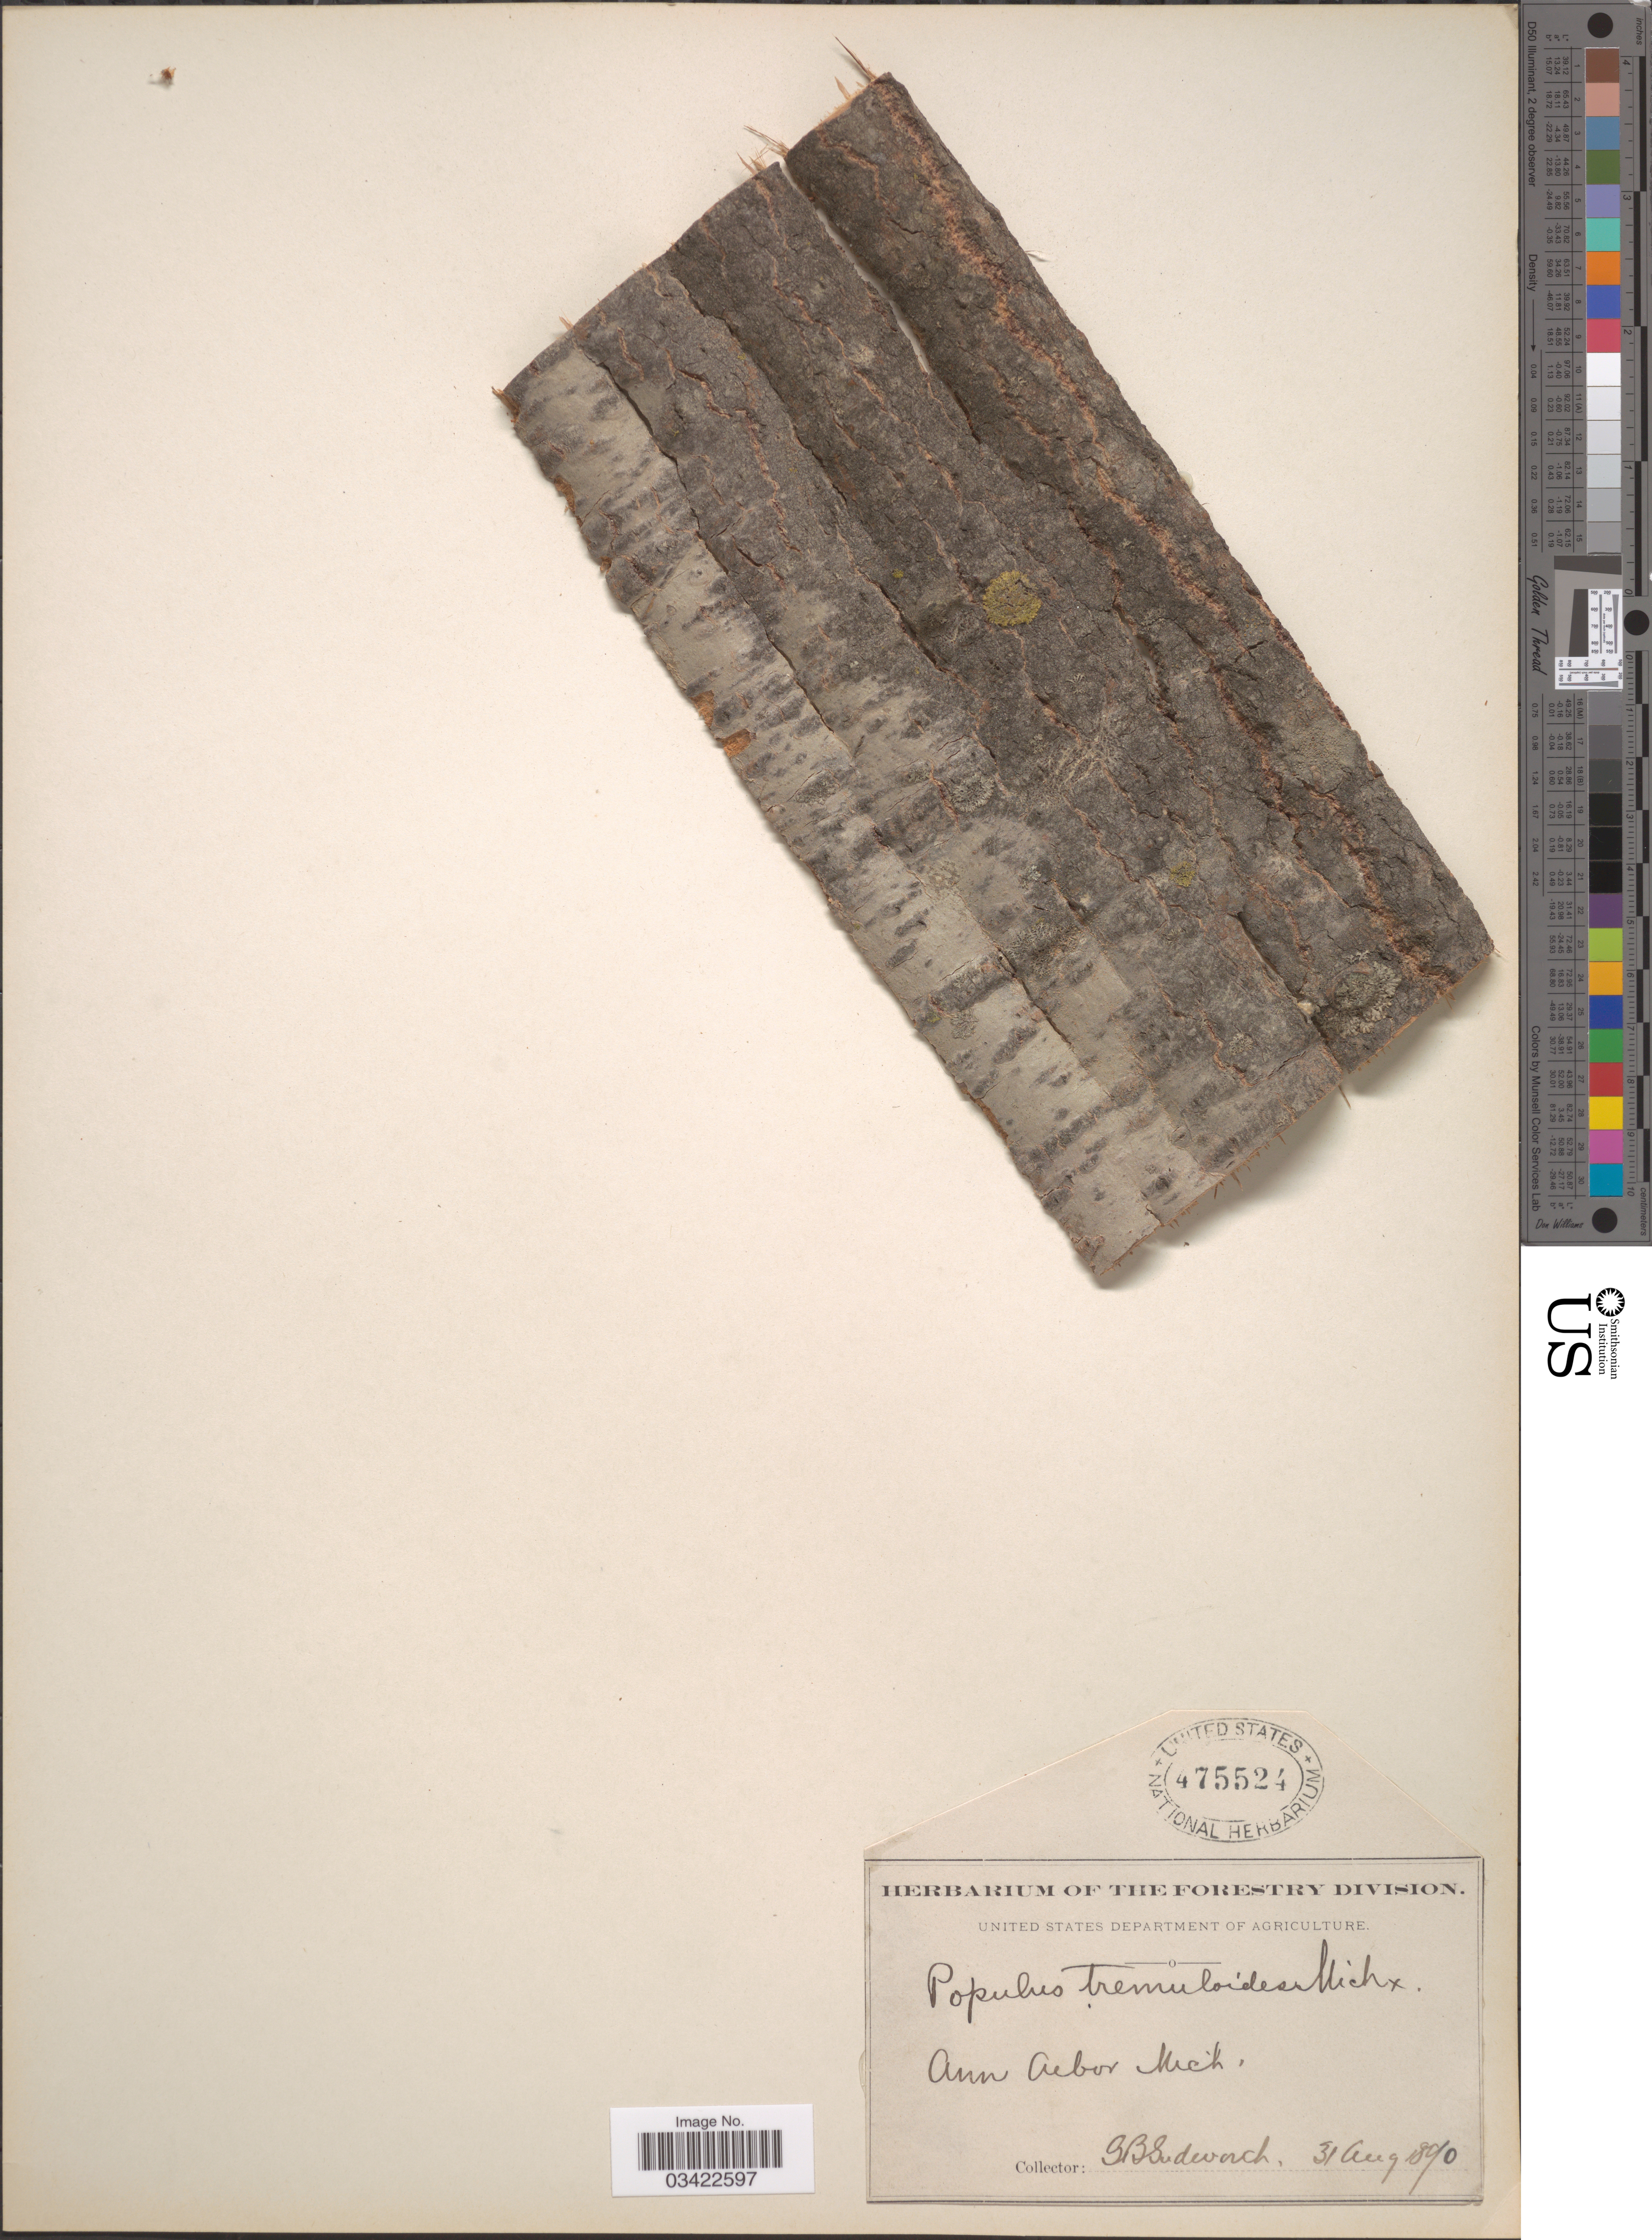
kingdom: Plantae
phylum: Tracheophyta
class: Magnoliopsida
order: Malpighiales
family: Salicaceae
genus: Populus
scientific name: Populus tremuloides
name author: Michx.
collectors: G. B. Sudworth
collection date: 1890-08-31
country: United States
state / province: Michigan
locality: Ann Arbor.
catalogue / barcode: US 475524